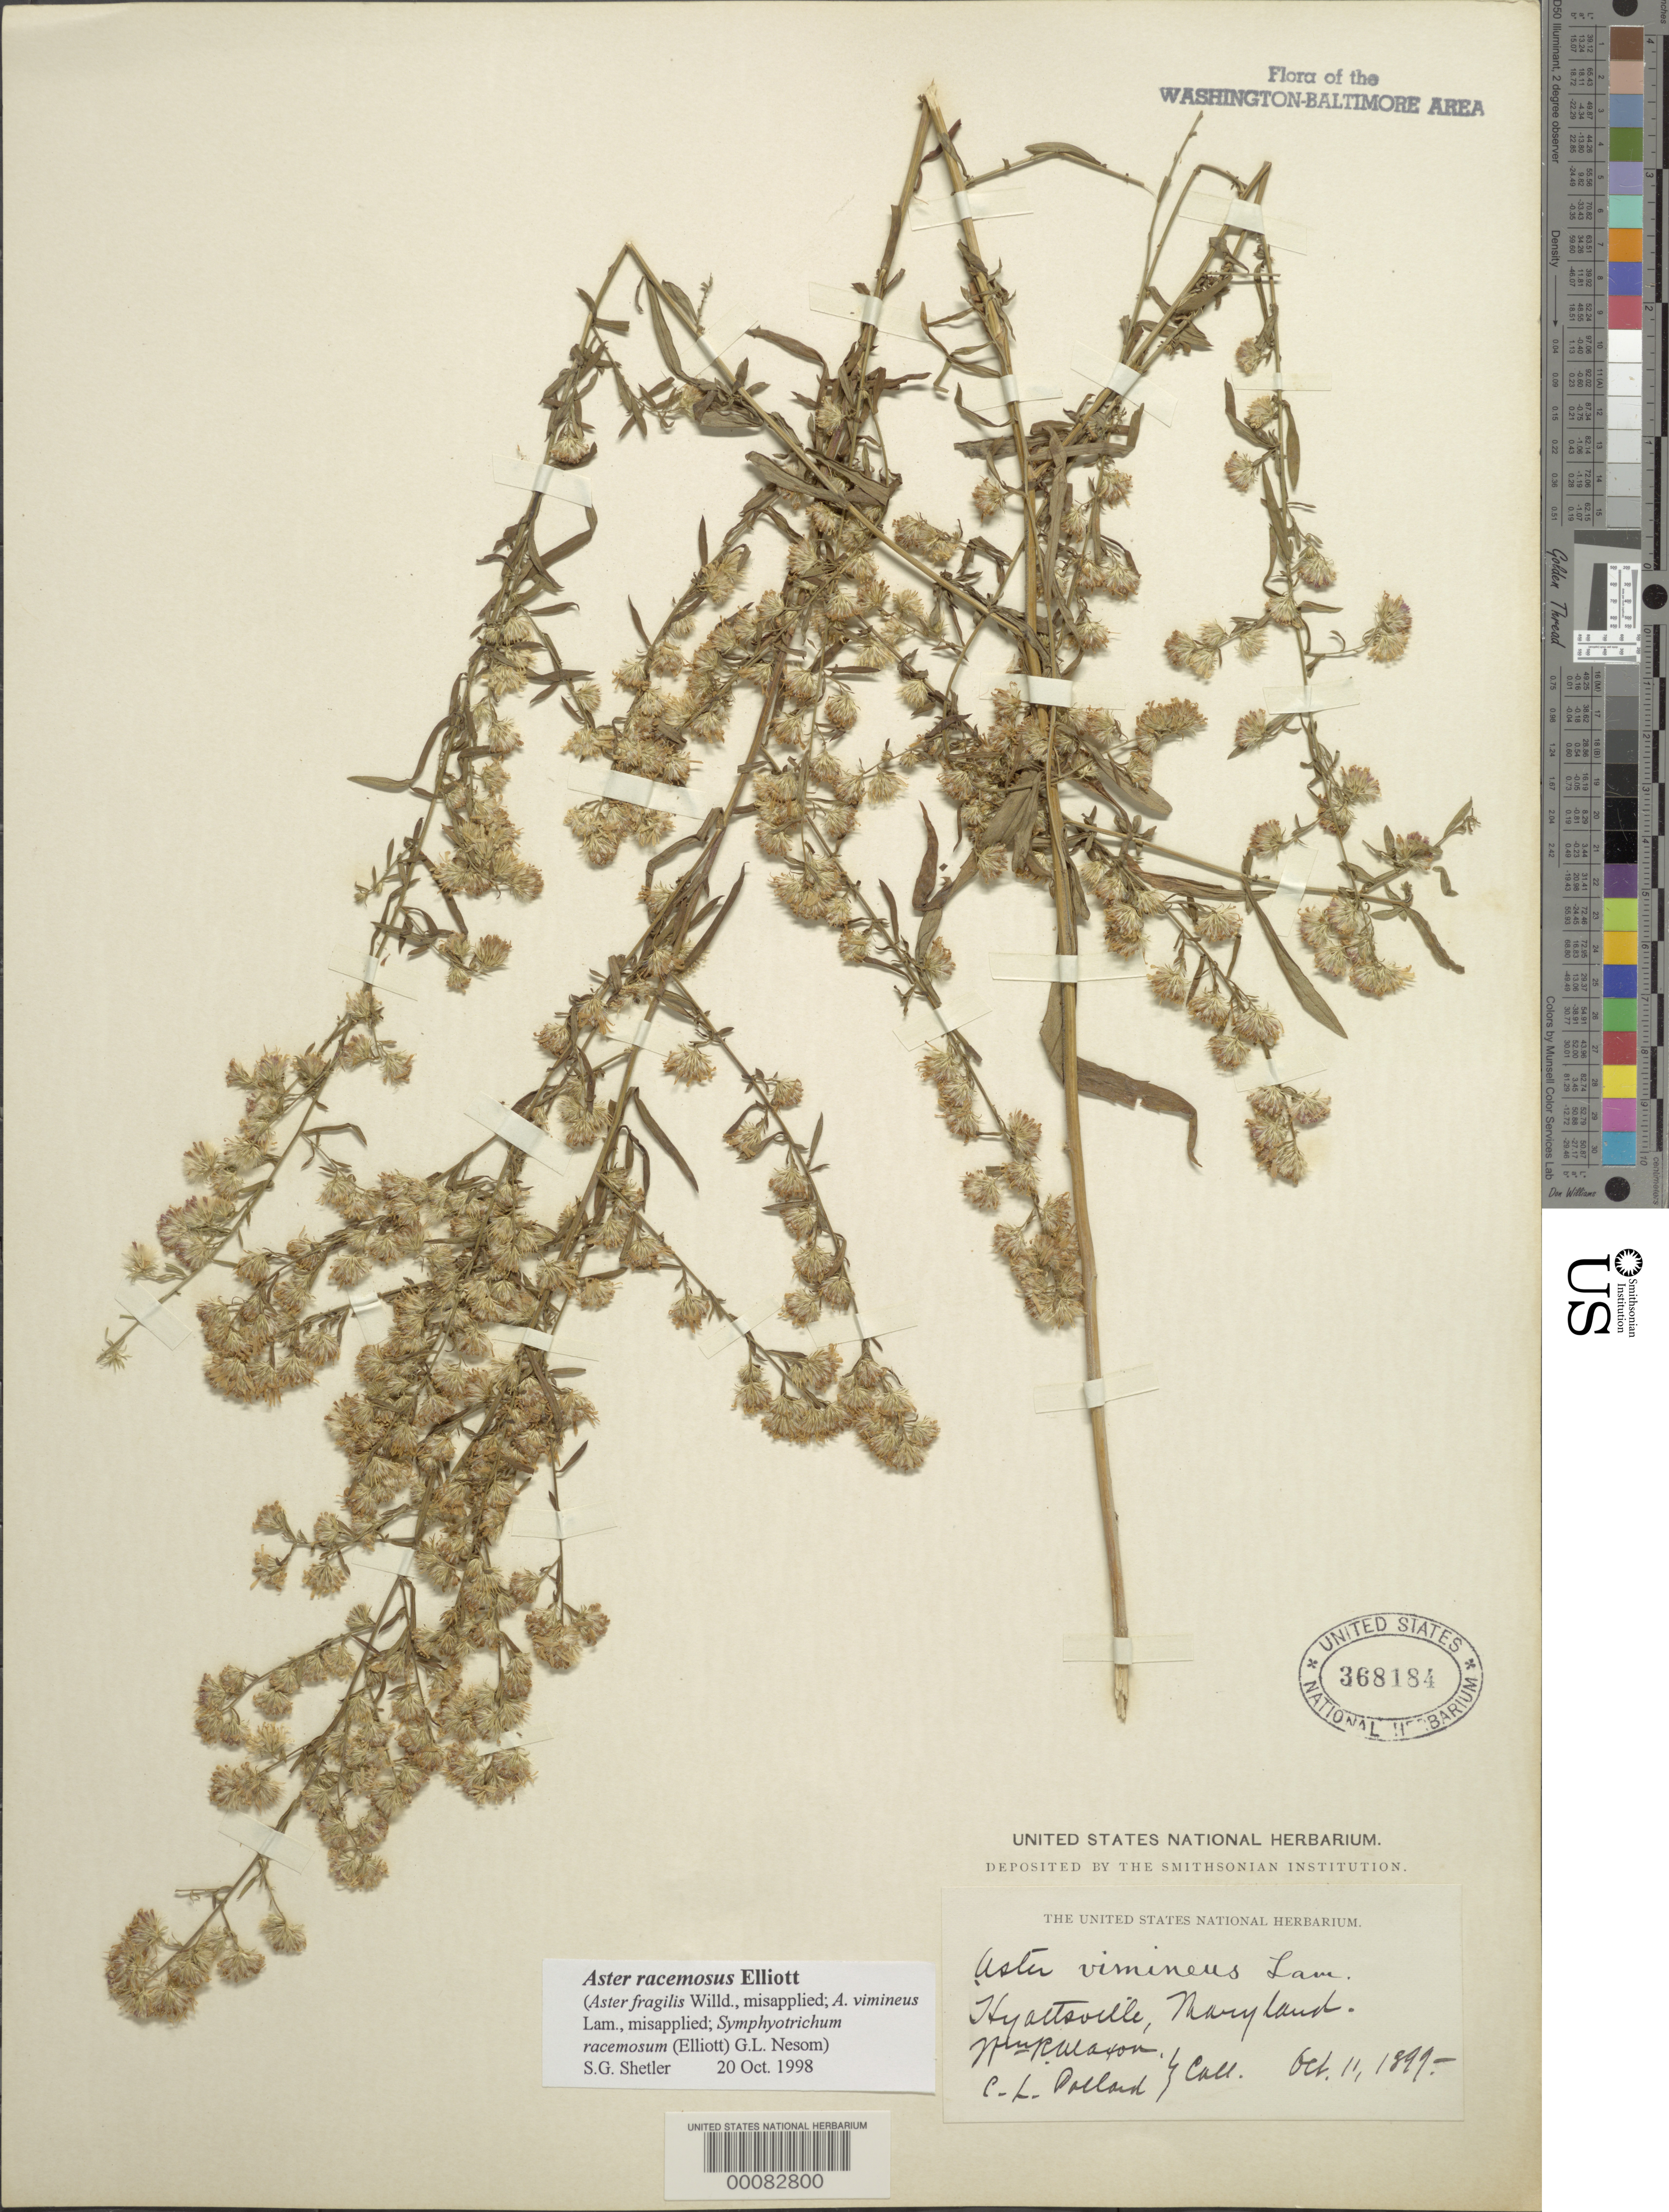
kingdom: Plantae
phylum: Tracheophyta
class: Magnoliopsida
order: Asterales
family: Asteraceae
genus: Symphyotrichum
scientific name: Symphyotrichum racemosum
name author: (Elliott) G.L. Nesom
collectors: W. R. Maxon & C. L. Pollard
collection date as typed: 11 Oct 1899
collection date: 1899-10-11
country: United States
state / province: Maryland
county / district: Prince George's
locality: Hyattsville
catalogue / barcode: US 368184